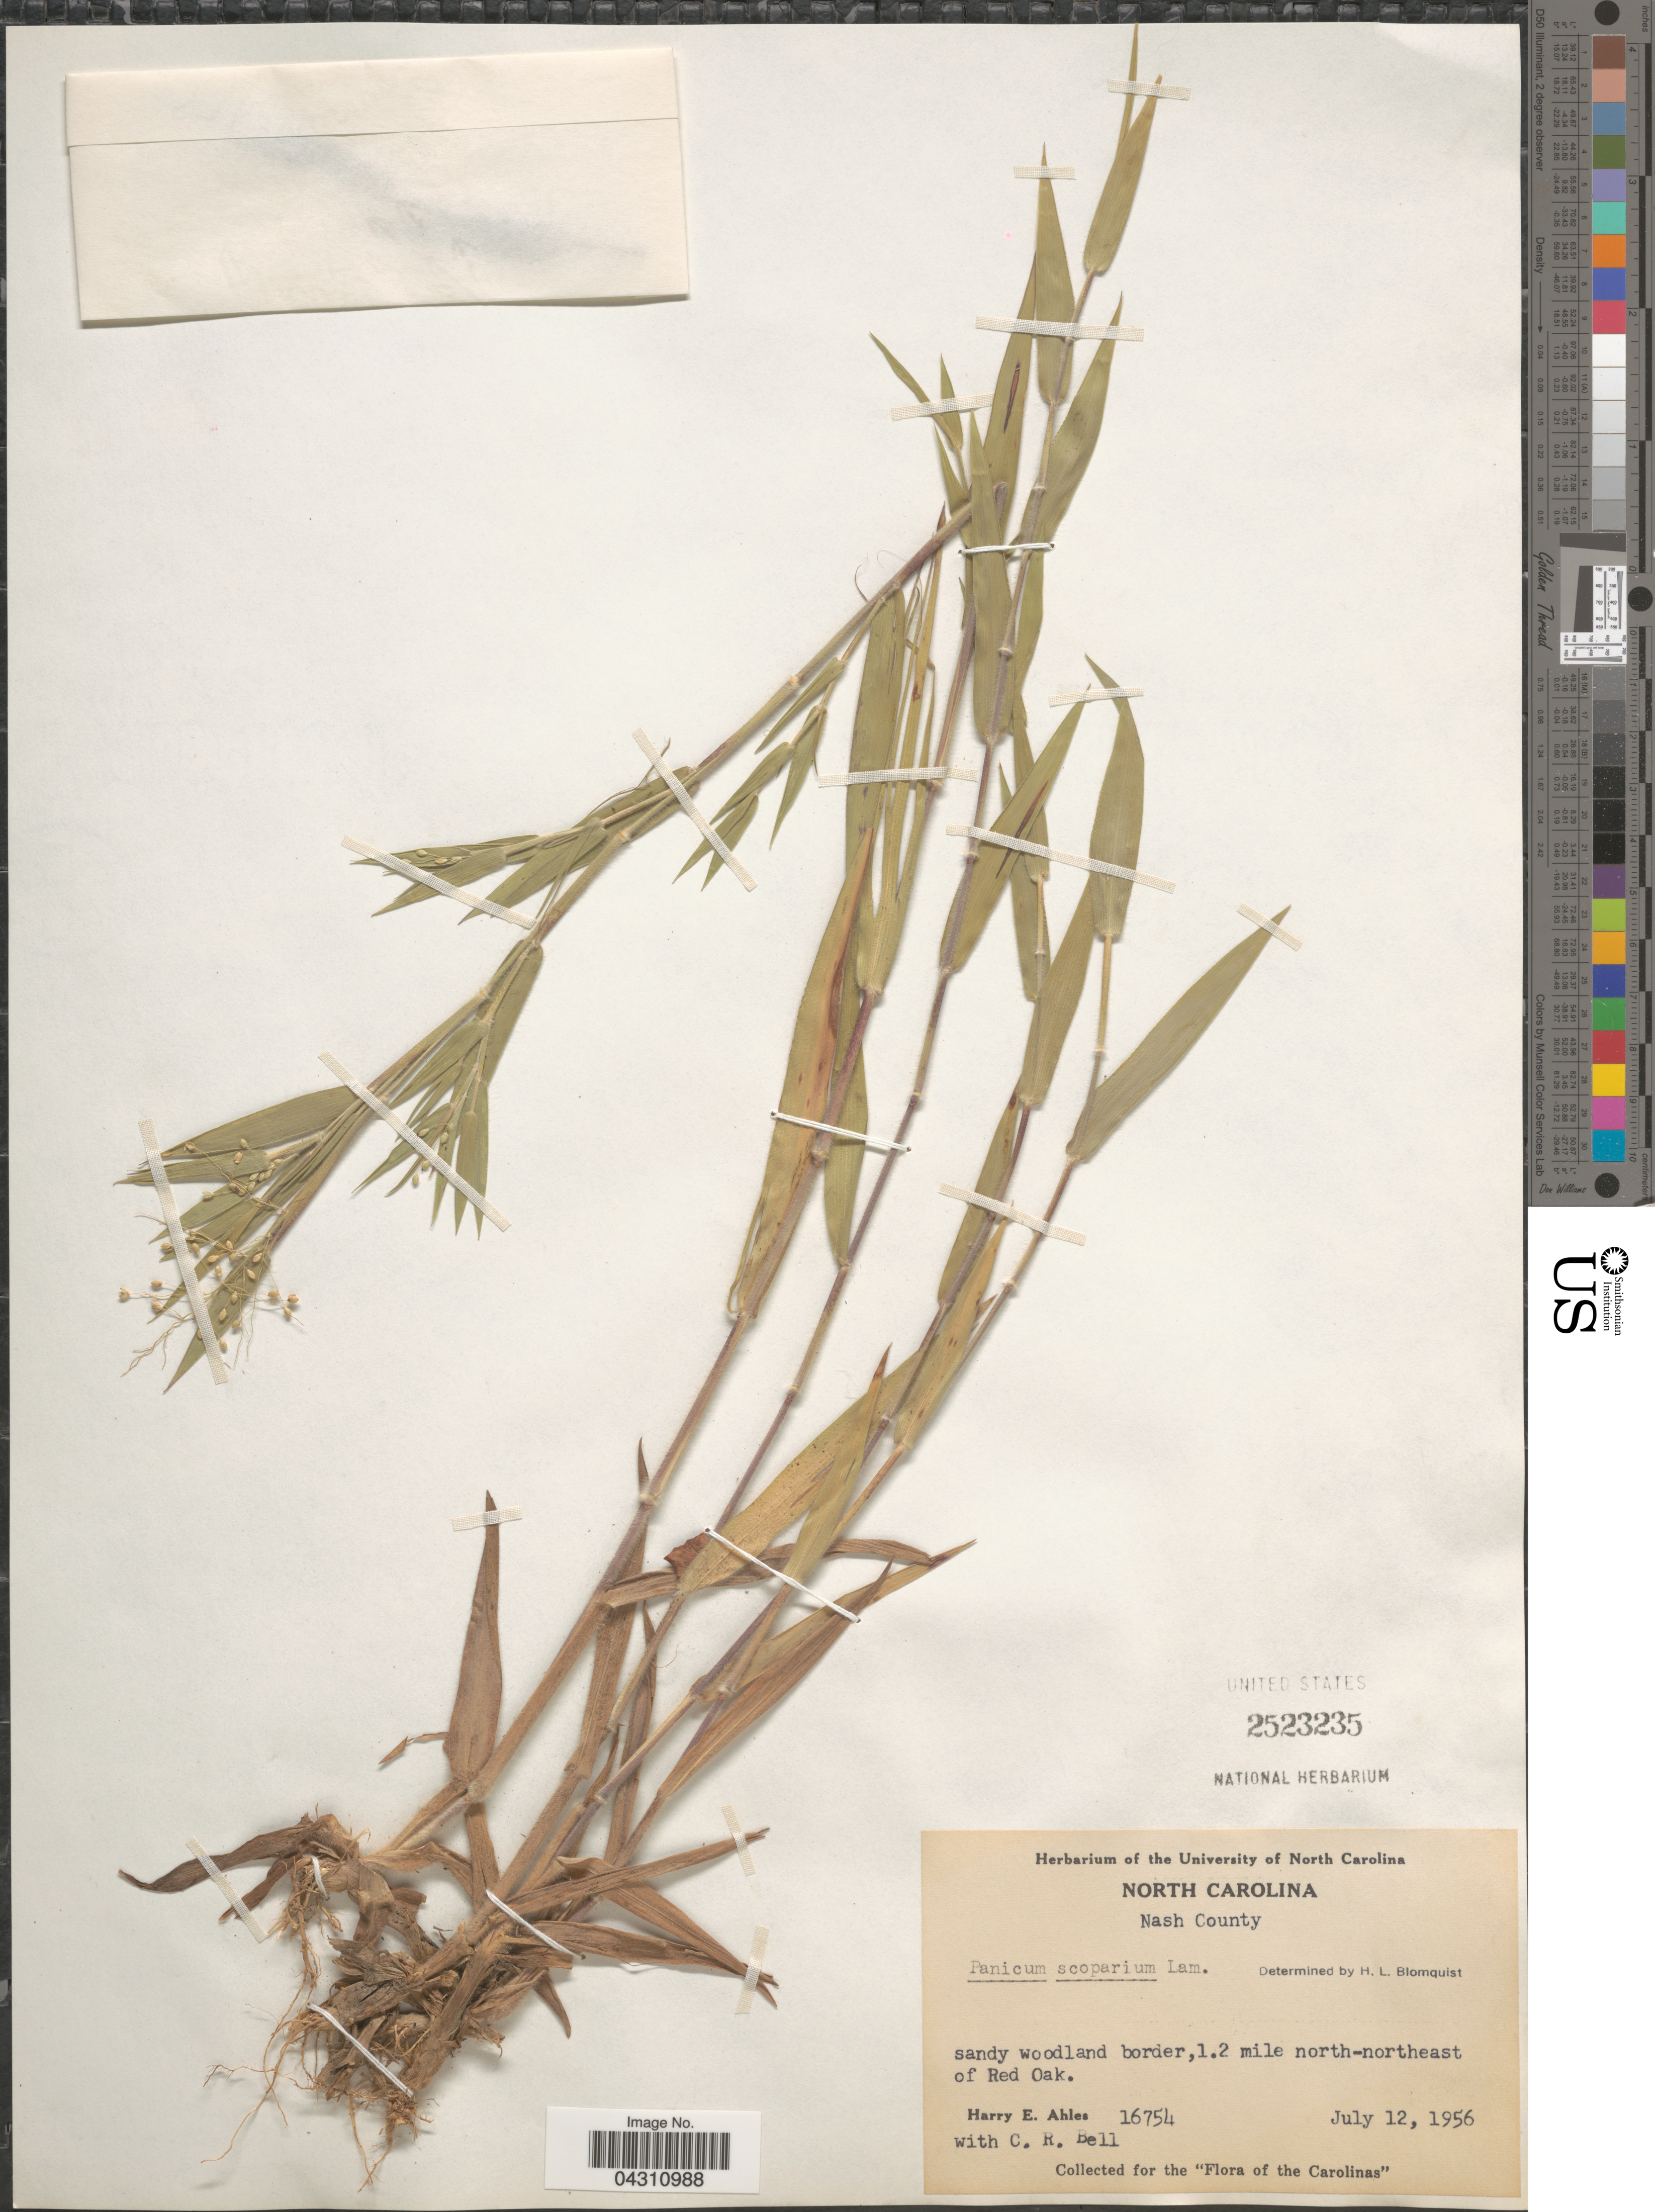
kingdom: Plantae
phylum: Tracheophyta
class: Liliopsida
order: Poales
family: Poaceae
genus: Dichanthelium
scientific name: Dichanthelium scoparium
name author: (Lam.) Gould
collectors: H. E. Ahles & C. R. Bell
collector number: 16754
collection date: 1956-07-12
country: United States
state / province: North Carolina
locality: Nash County. Sandy woodland border, 1.2 mile north-northeast of Red Oak. Flora of the Carolinas.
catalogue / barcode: US 2523235